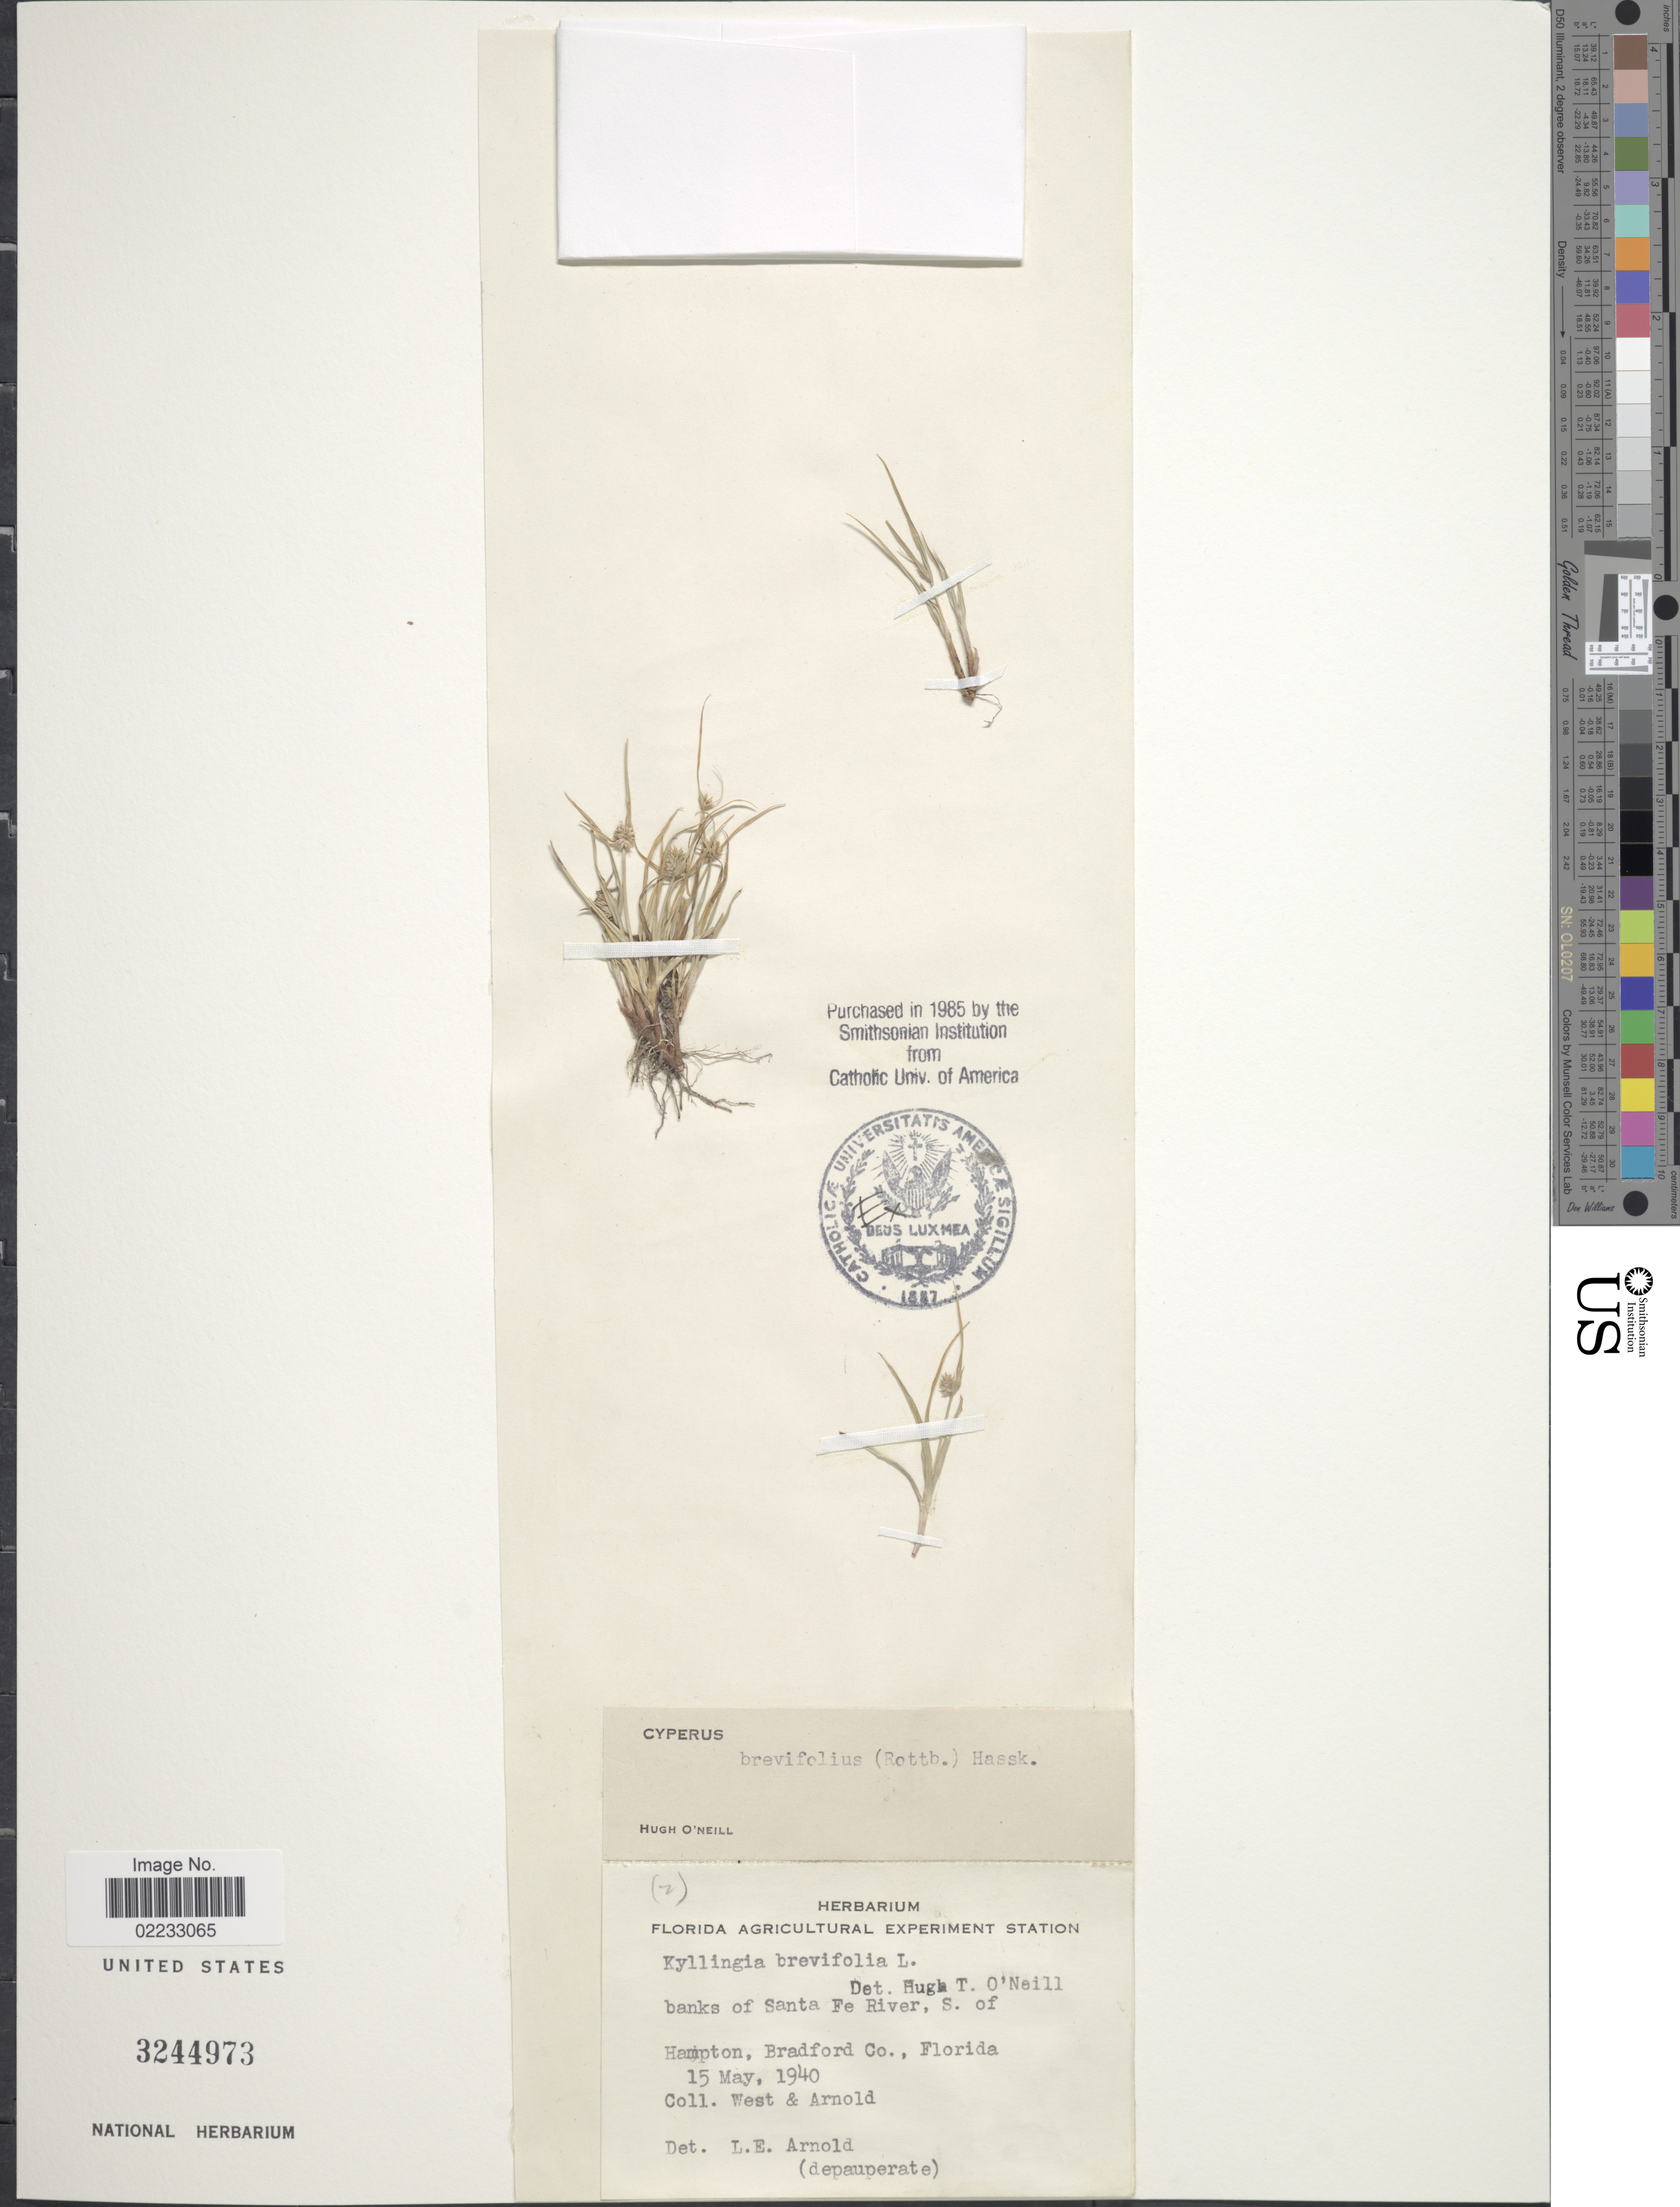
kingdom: Plantae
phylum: Tracheophyta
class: Liliopsida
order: Poales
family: Cyperaceae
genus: Cyperus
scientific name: Cyperus brevifolius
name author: (Rottb.) Hassk.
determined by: Strong, M. T., (US), Smithsonian Institution - National Museum of Natural History (UNITED STATES)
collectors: -. West & -. Arnold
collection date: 1940-05-15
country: United States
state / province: Florida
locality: Banks of Santa Fe River, S. of Hampton, Bradford Co.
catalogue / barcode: US 3244973